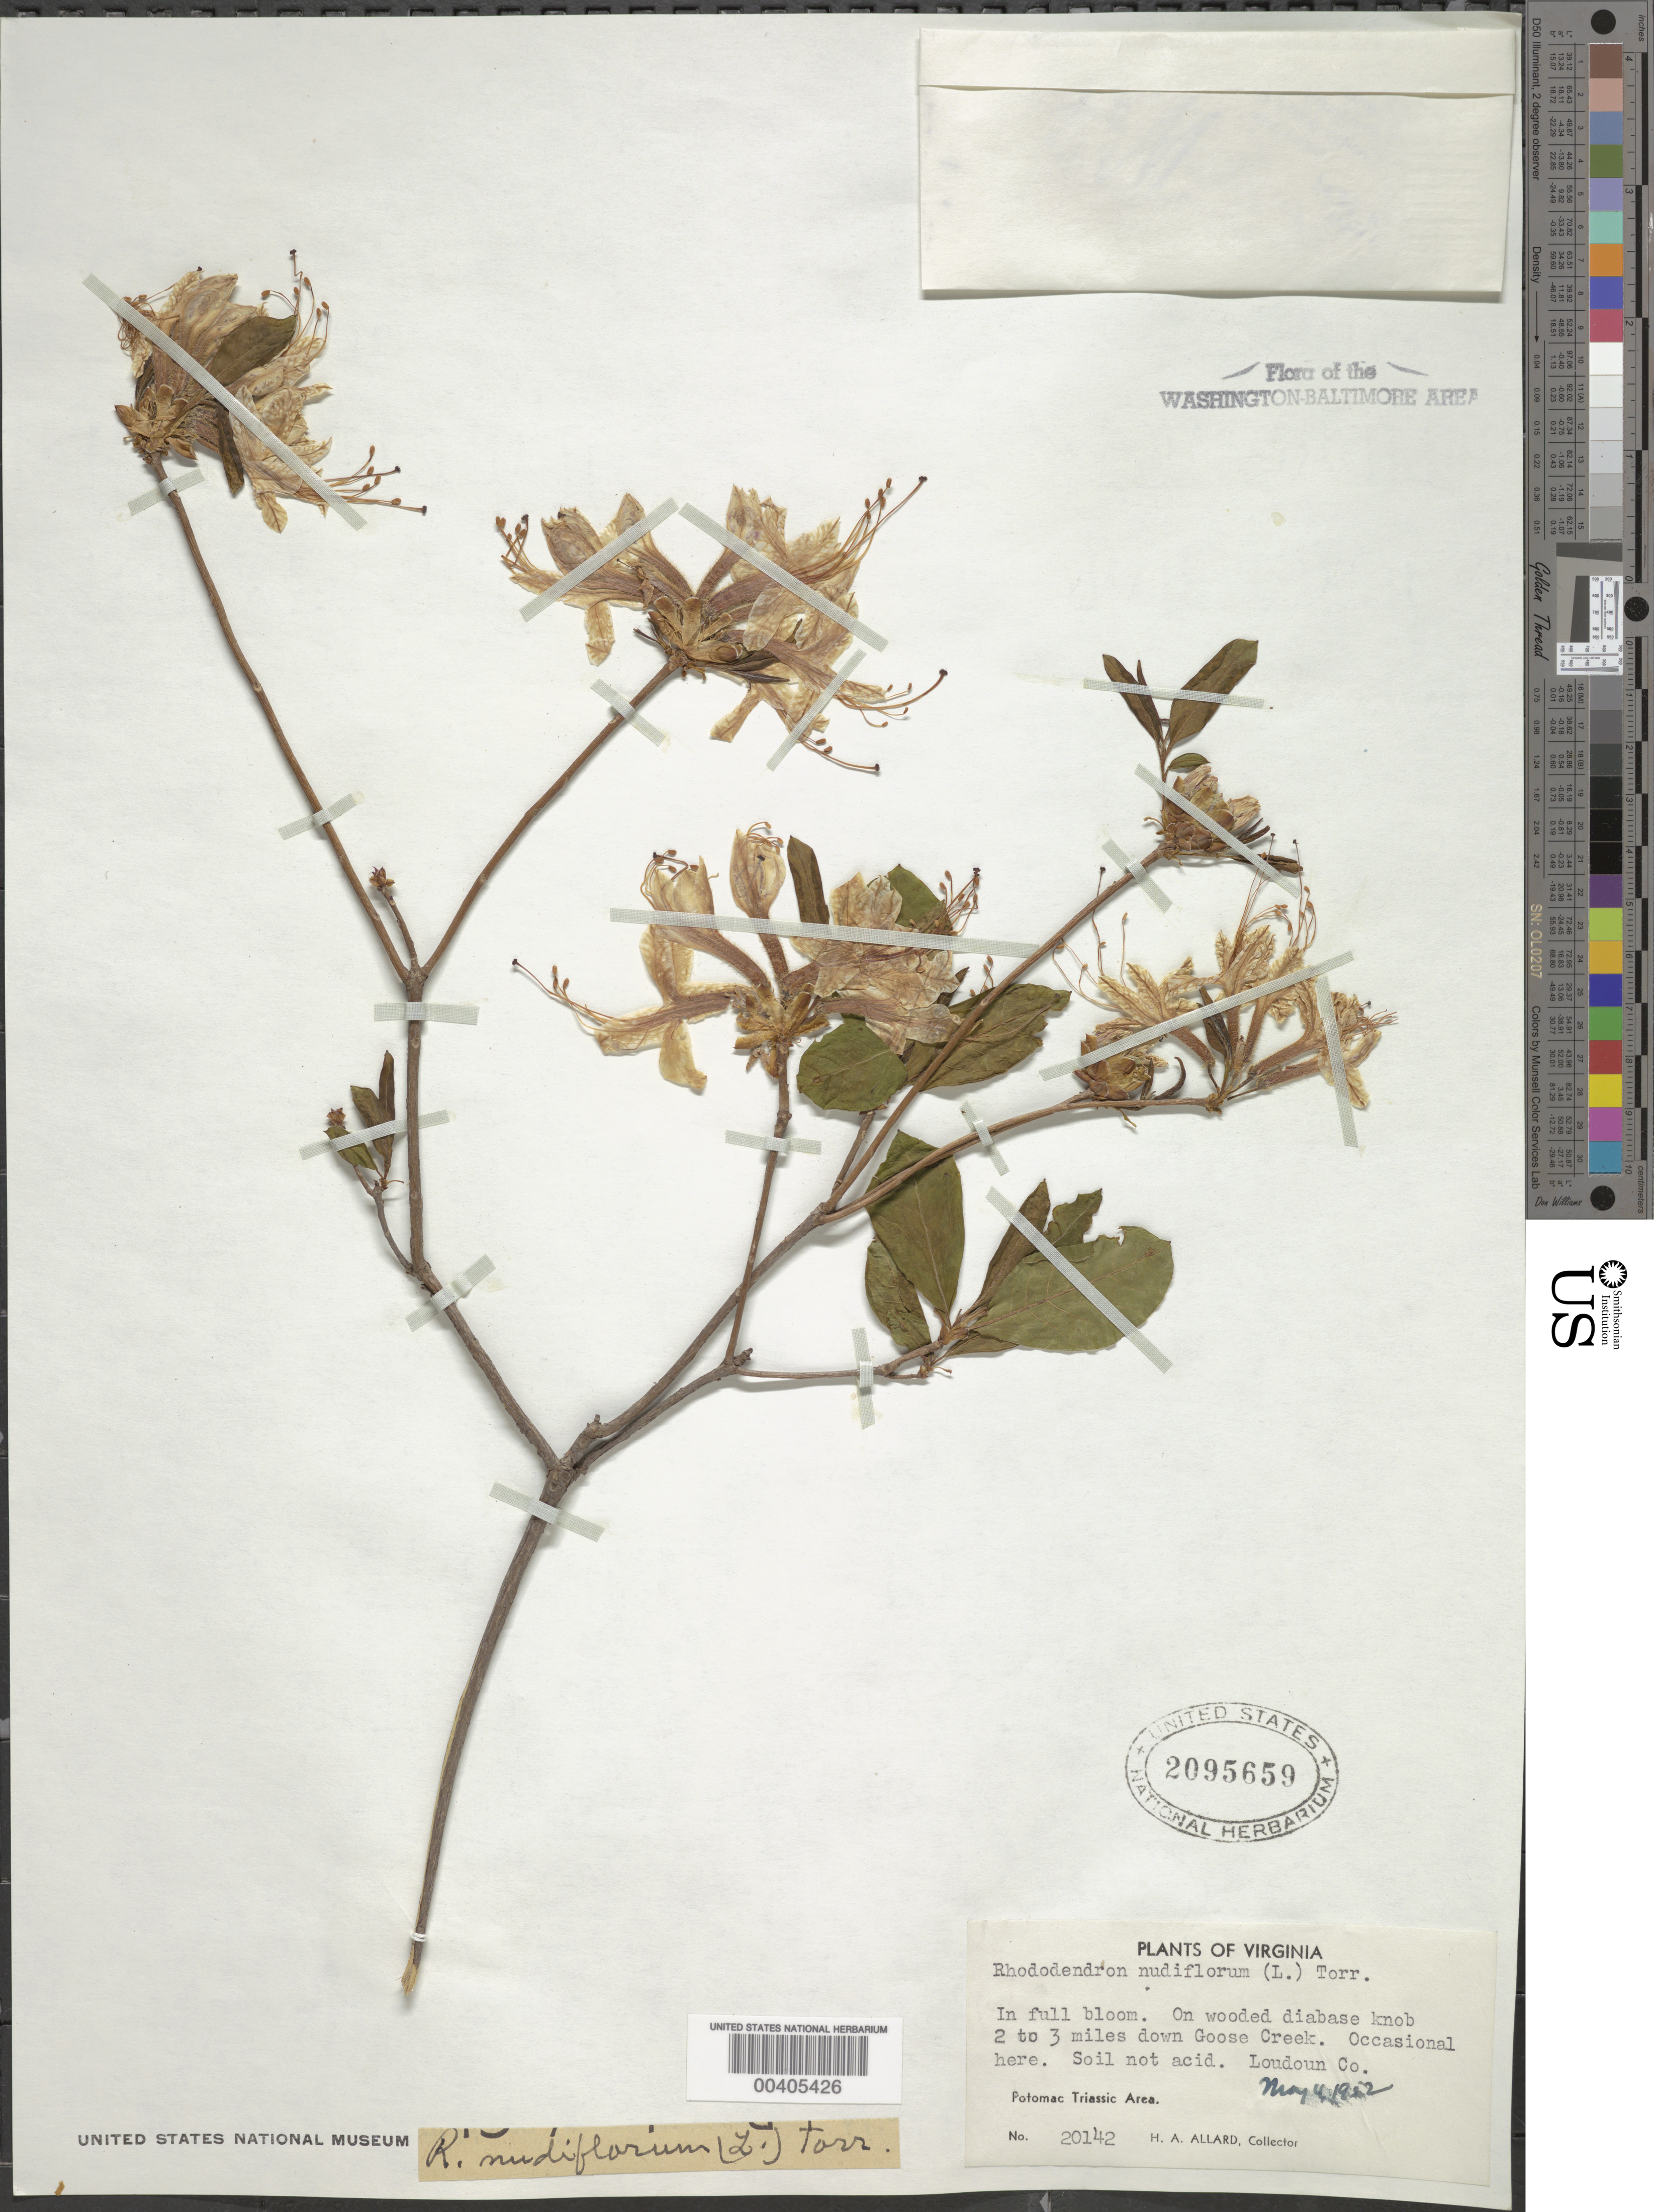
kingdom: Plantae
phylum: Tracheophyta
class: Magnoliopsida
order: Ericales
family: Ericaceae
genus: Rhododendron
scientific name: Rhododendron periclymenoides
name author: (Michx.) Shinners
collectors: H. A. Allard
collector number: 20142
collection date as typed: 04 May 1952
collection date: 1952-05-04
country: United States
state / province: Virginia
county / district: Loudoun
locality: Downstream on Goose Creek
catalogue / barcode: US 2095659